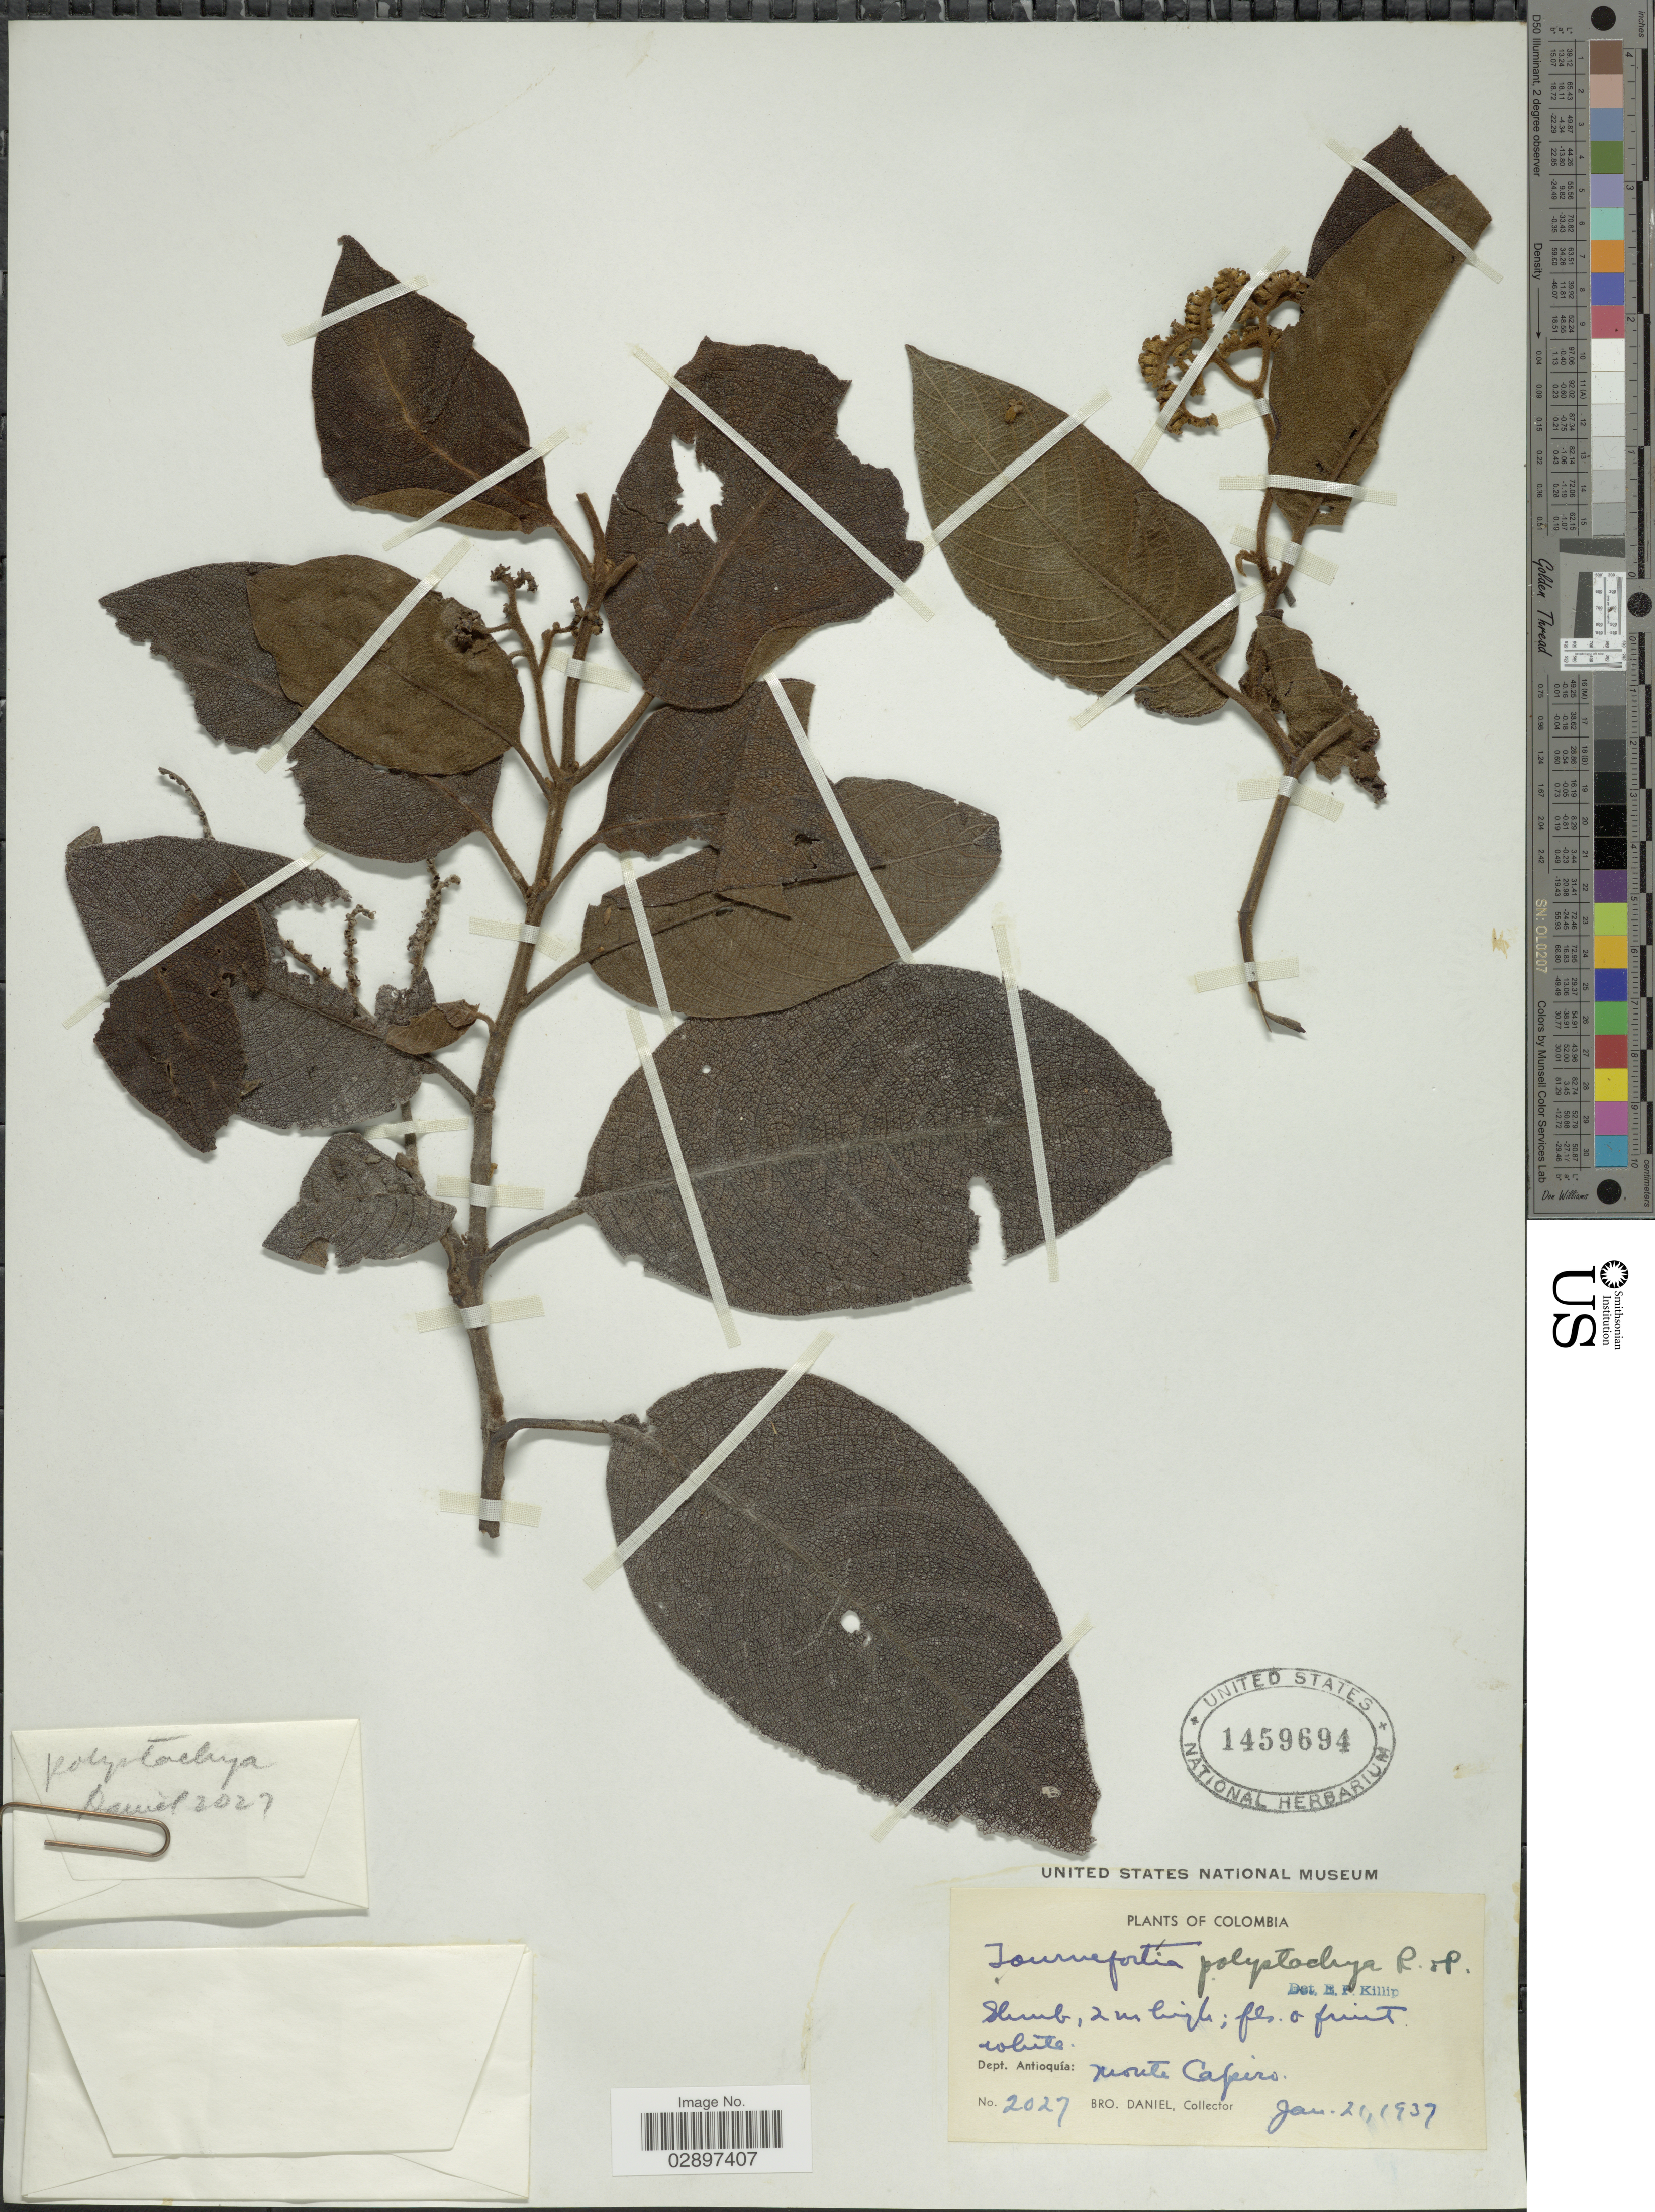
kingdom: Plantae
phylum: Tracheophyta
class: Magnoliopsida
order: Boraginales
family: Heliotropiaceae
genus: Tournefortia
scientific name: Tournefortia polystachya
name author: Ruiz & Pav.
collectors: Bro. Daniel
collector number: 2027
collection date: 1937-01-21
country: Colombia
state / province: Antioquia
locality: Dept. Antioquia: Road Capiro.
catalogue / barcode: US 1459694